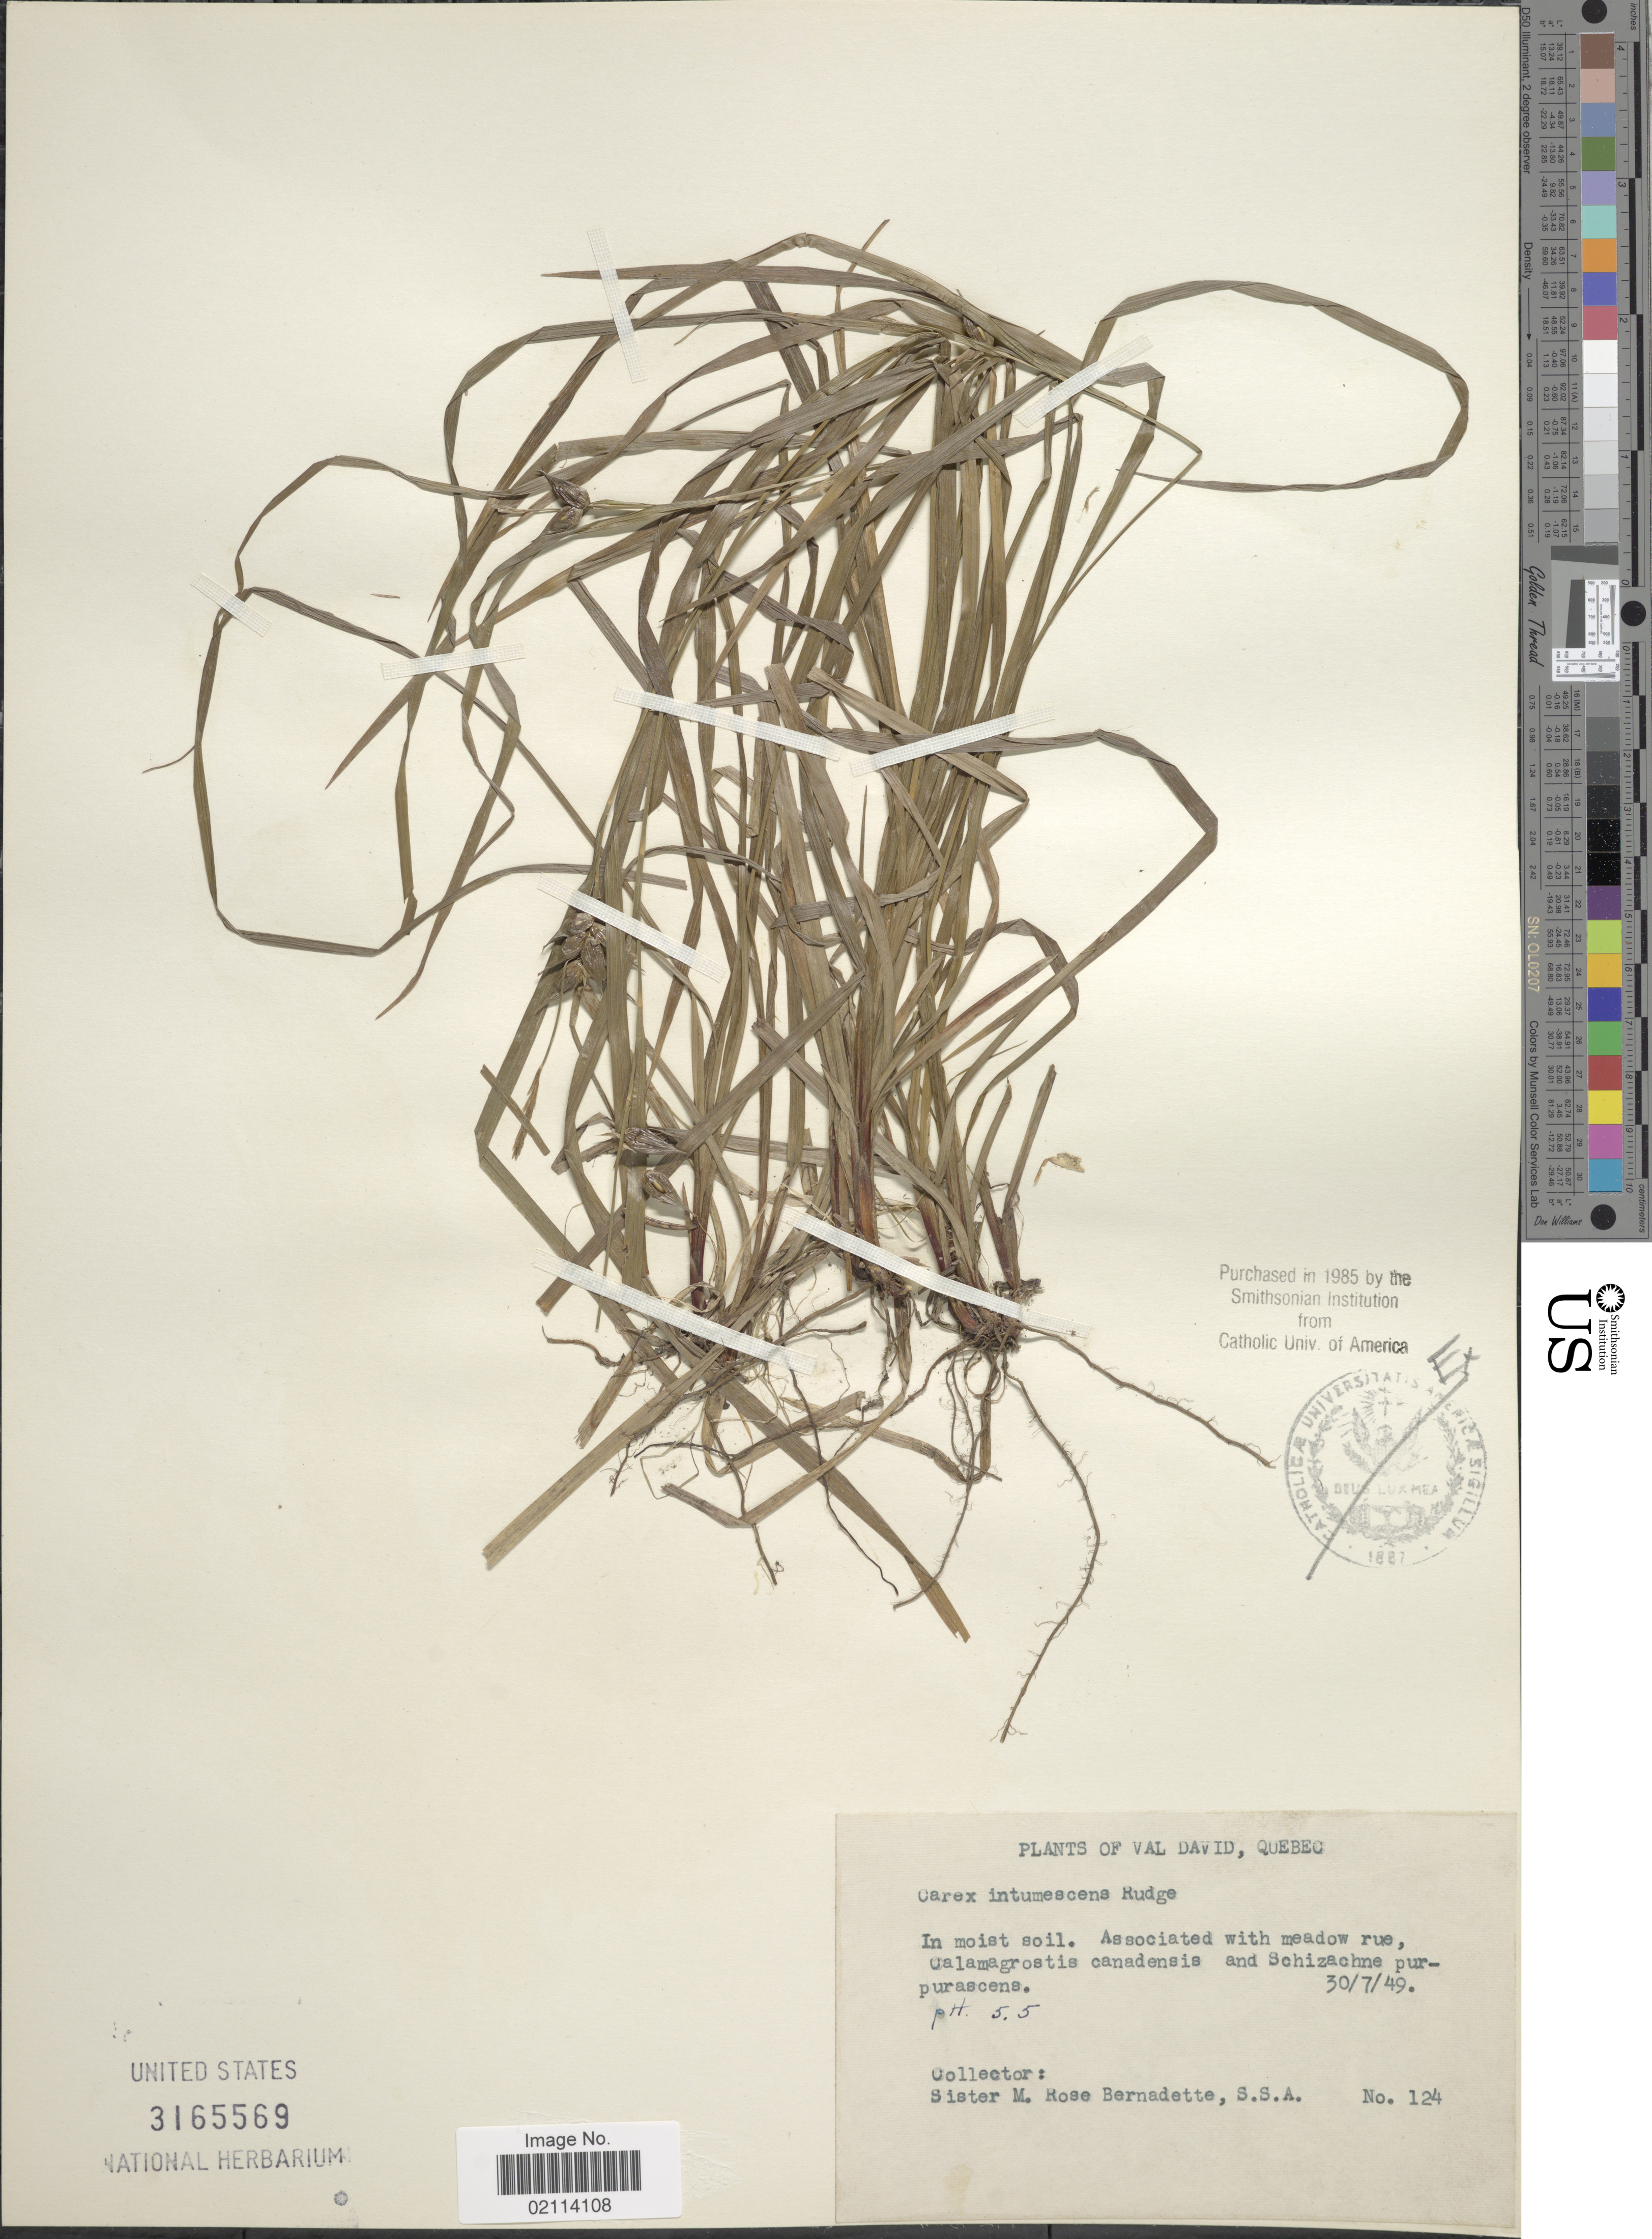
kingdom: Plantae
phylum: Tracheophyta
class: Liliopsida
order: Poales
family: Cyperaceae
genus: Carex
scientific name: Carex intumescens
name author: Rudge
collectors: M. Bernadette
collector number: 124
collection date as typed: Transcribed d/m/y: 30/7/49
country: Canada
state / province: Quebec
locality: Val David, in moist soil.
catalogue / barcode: US 3165569